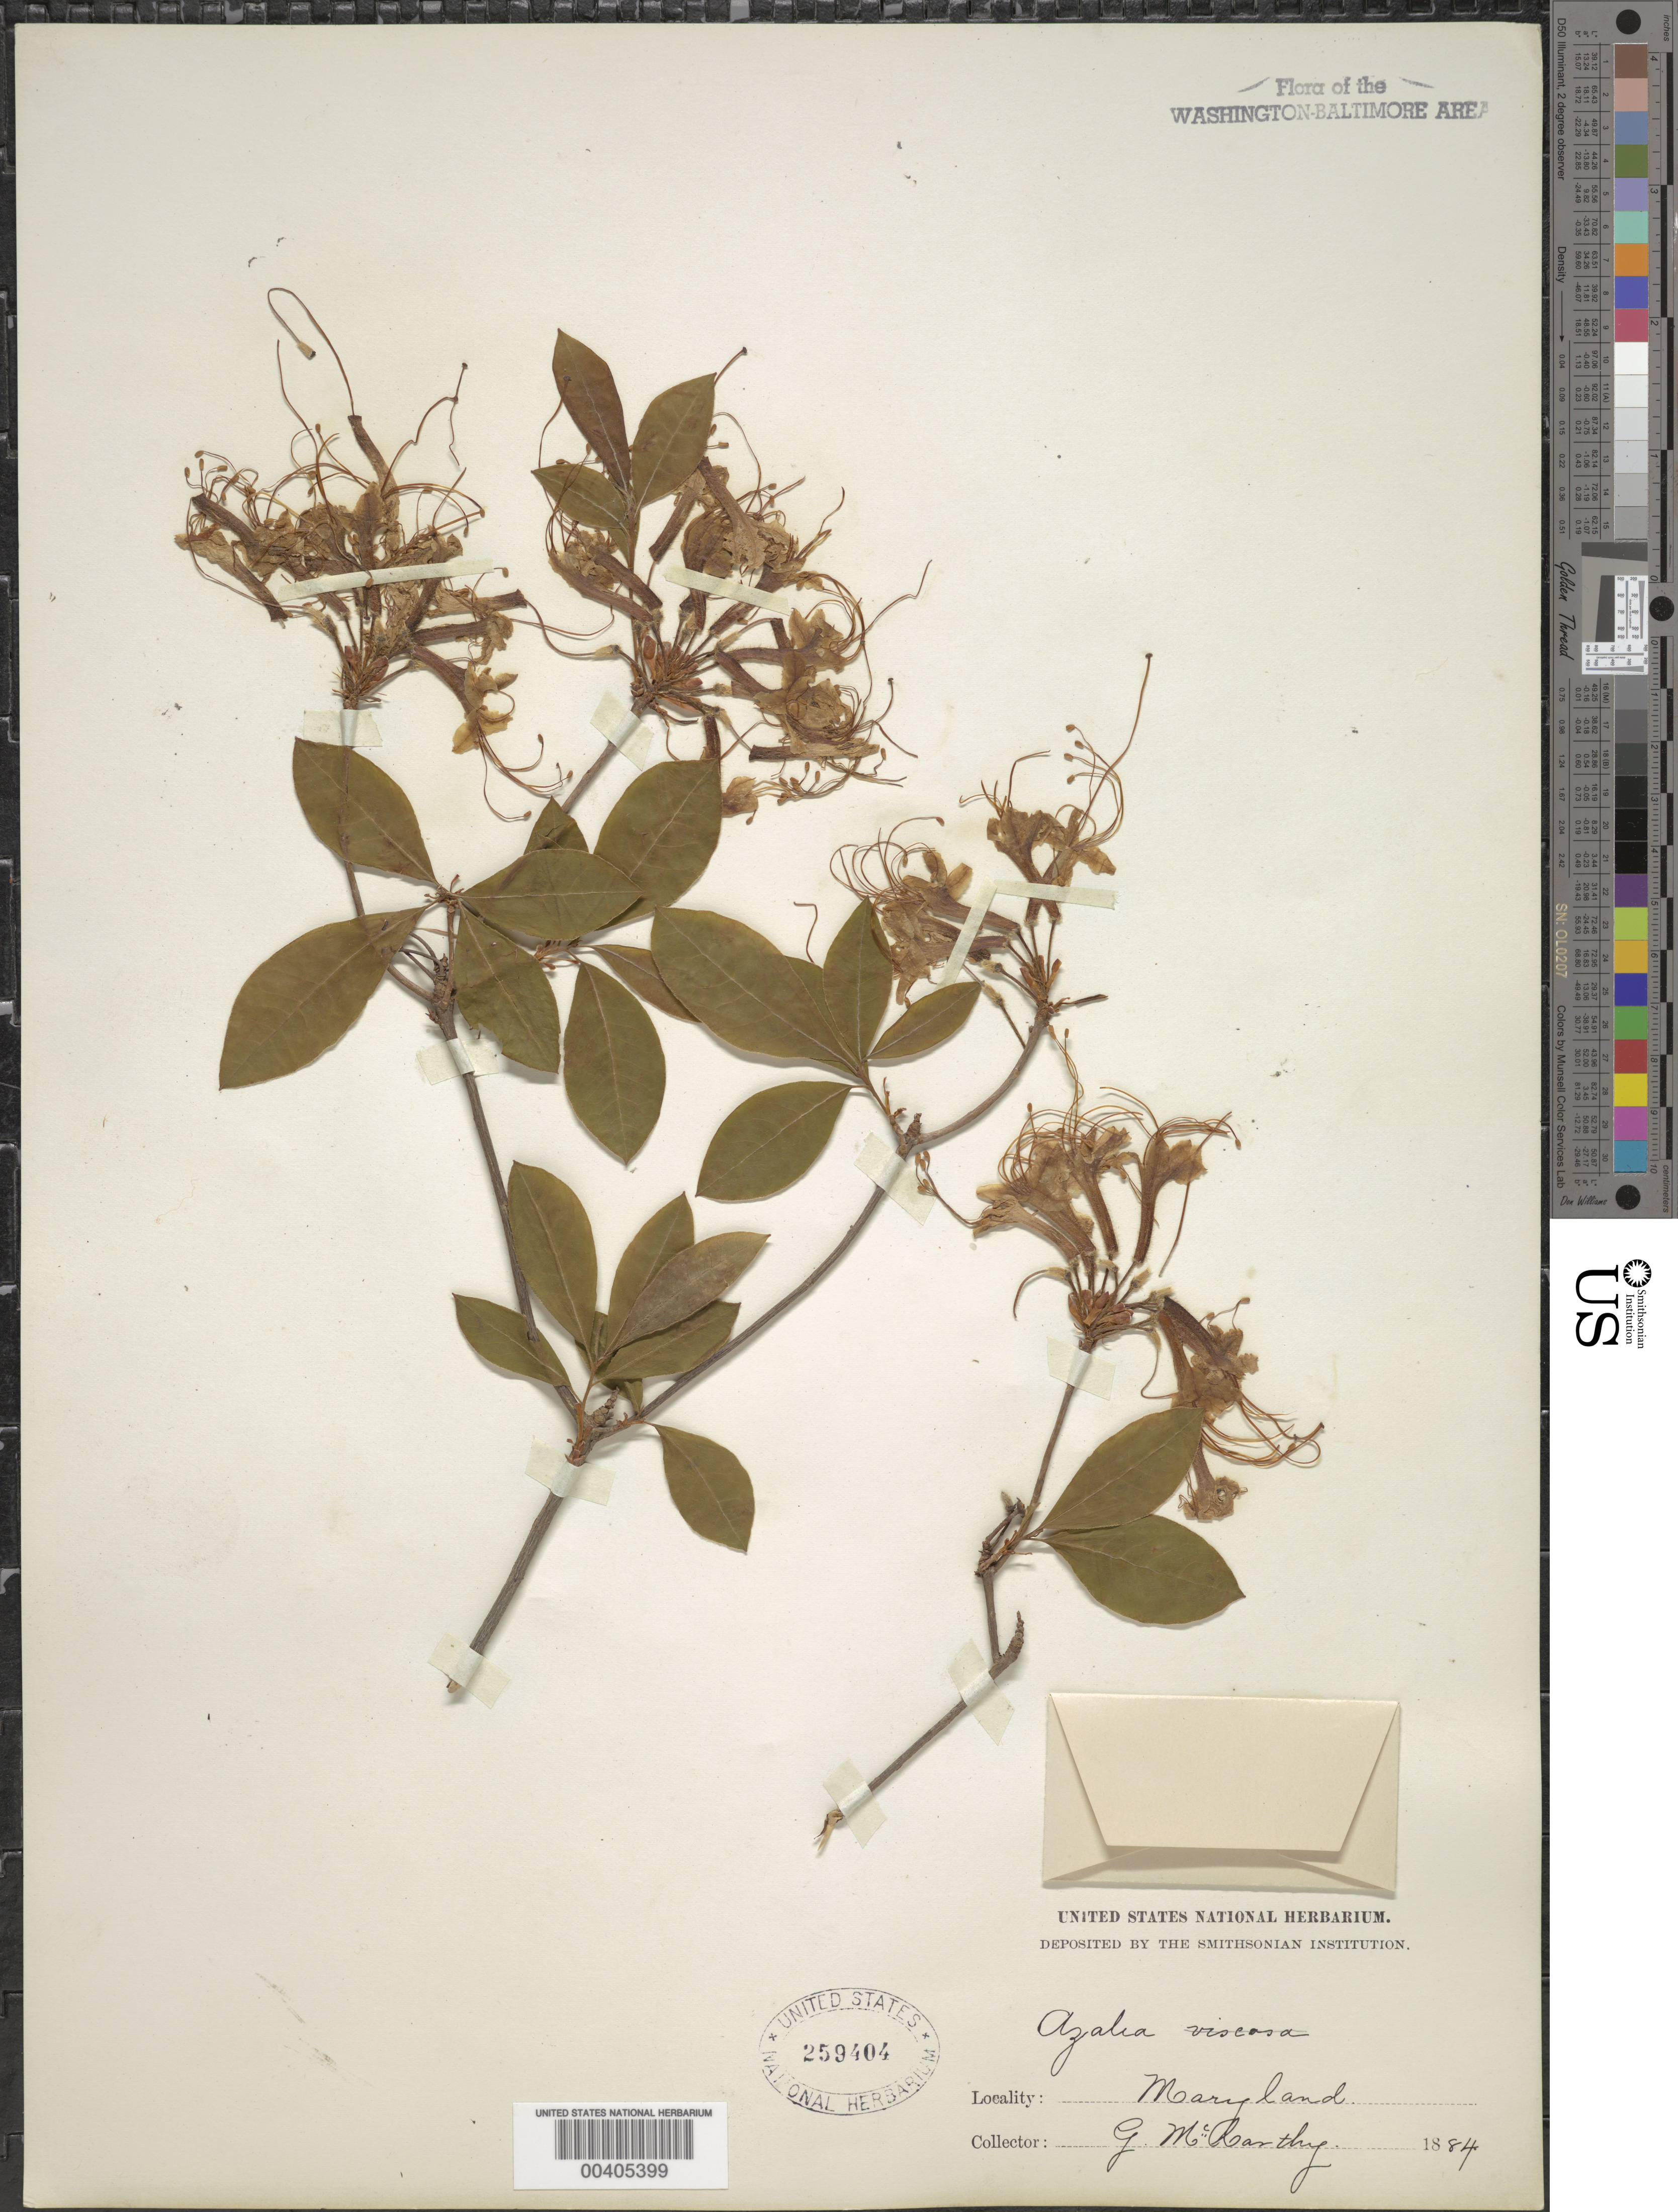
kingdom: Plantae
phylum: Tracheophyta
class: Magnoliopsida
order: Ericales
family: Ericaceae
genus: Rhododendron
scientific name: Rhododendron periclymenoides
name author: (Michx.) Shinners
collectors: G. McCarthy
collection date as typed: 1884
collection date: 1884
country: United States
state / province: Maryland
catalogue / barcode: US 259404